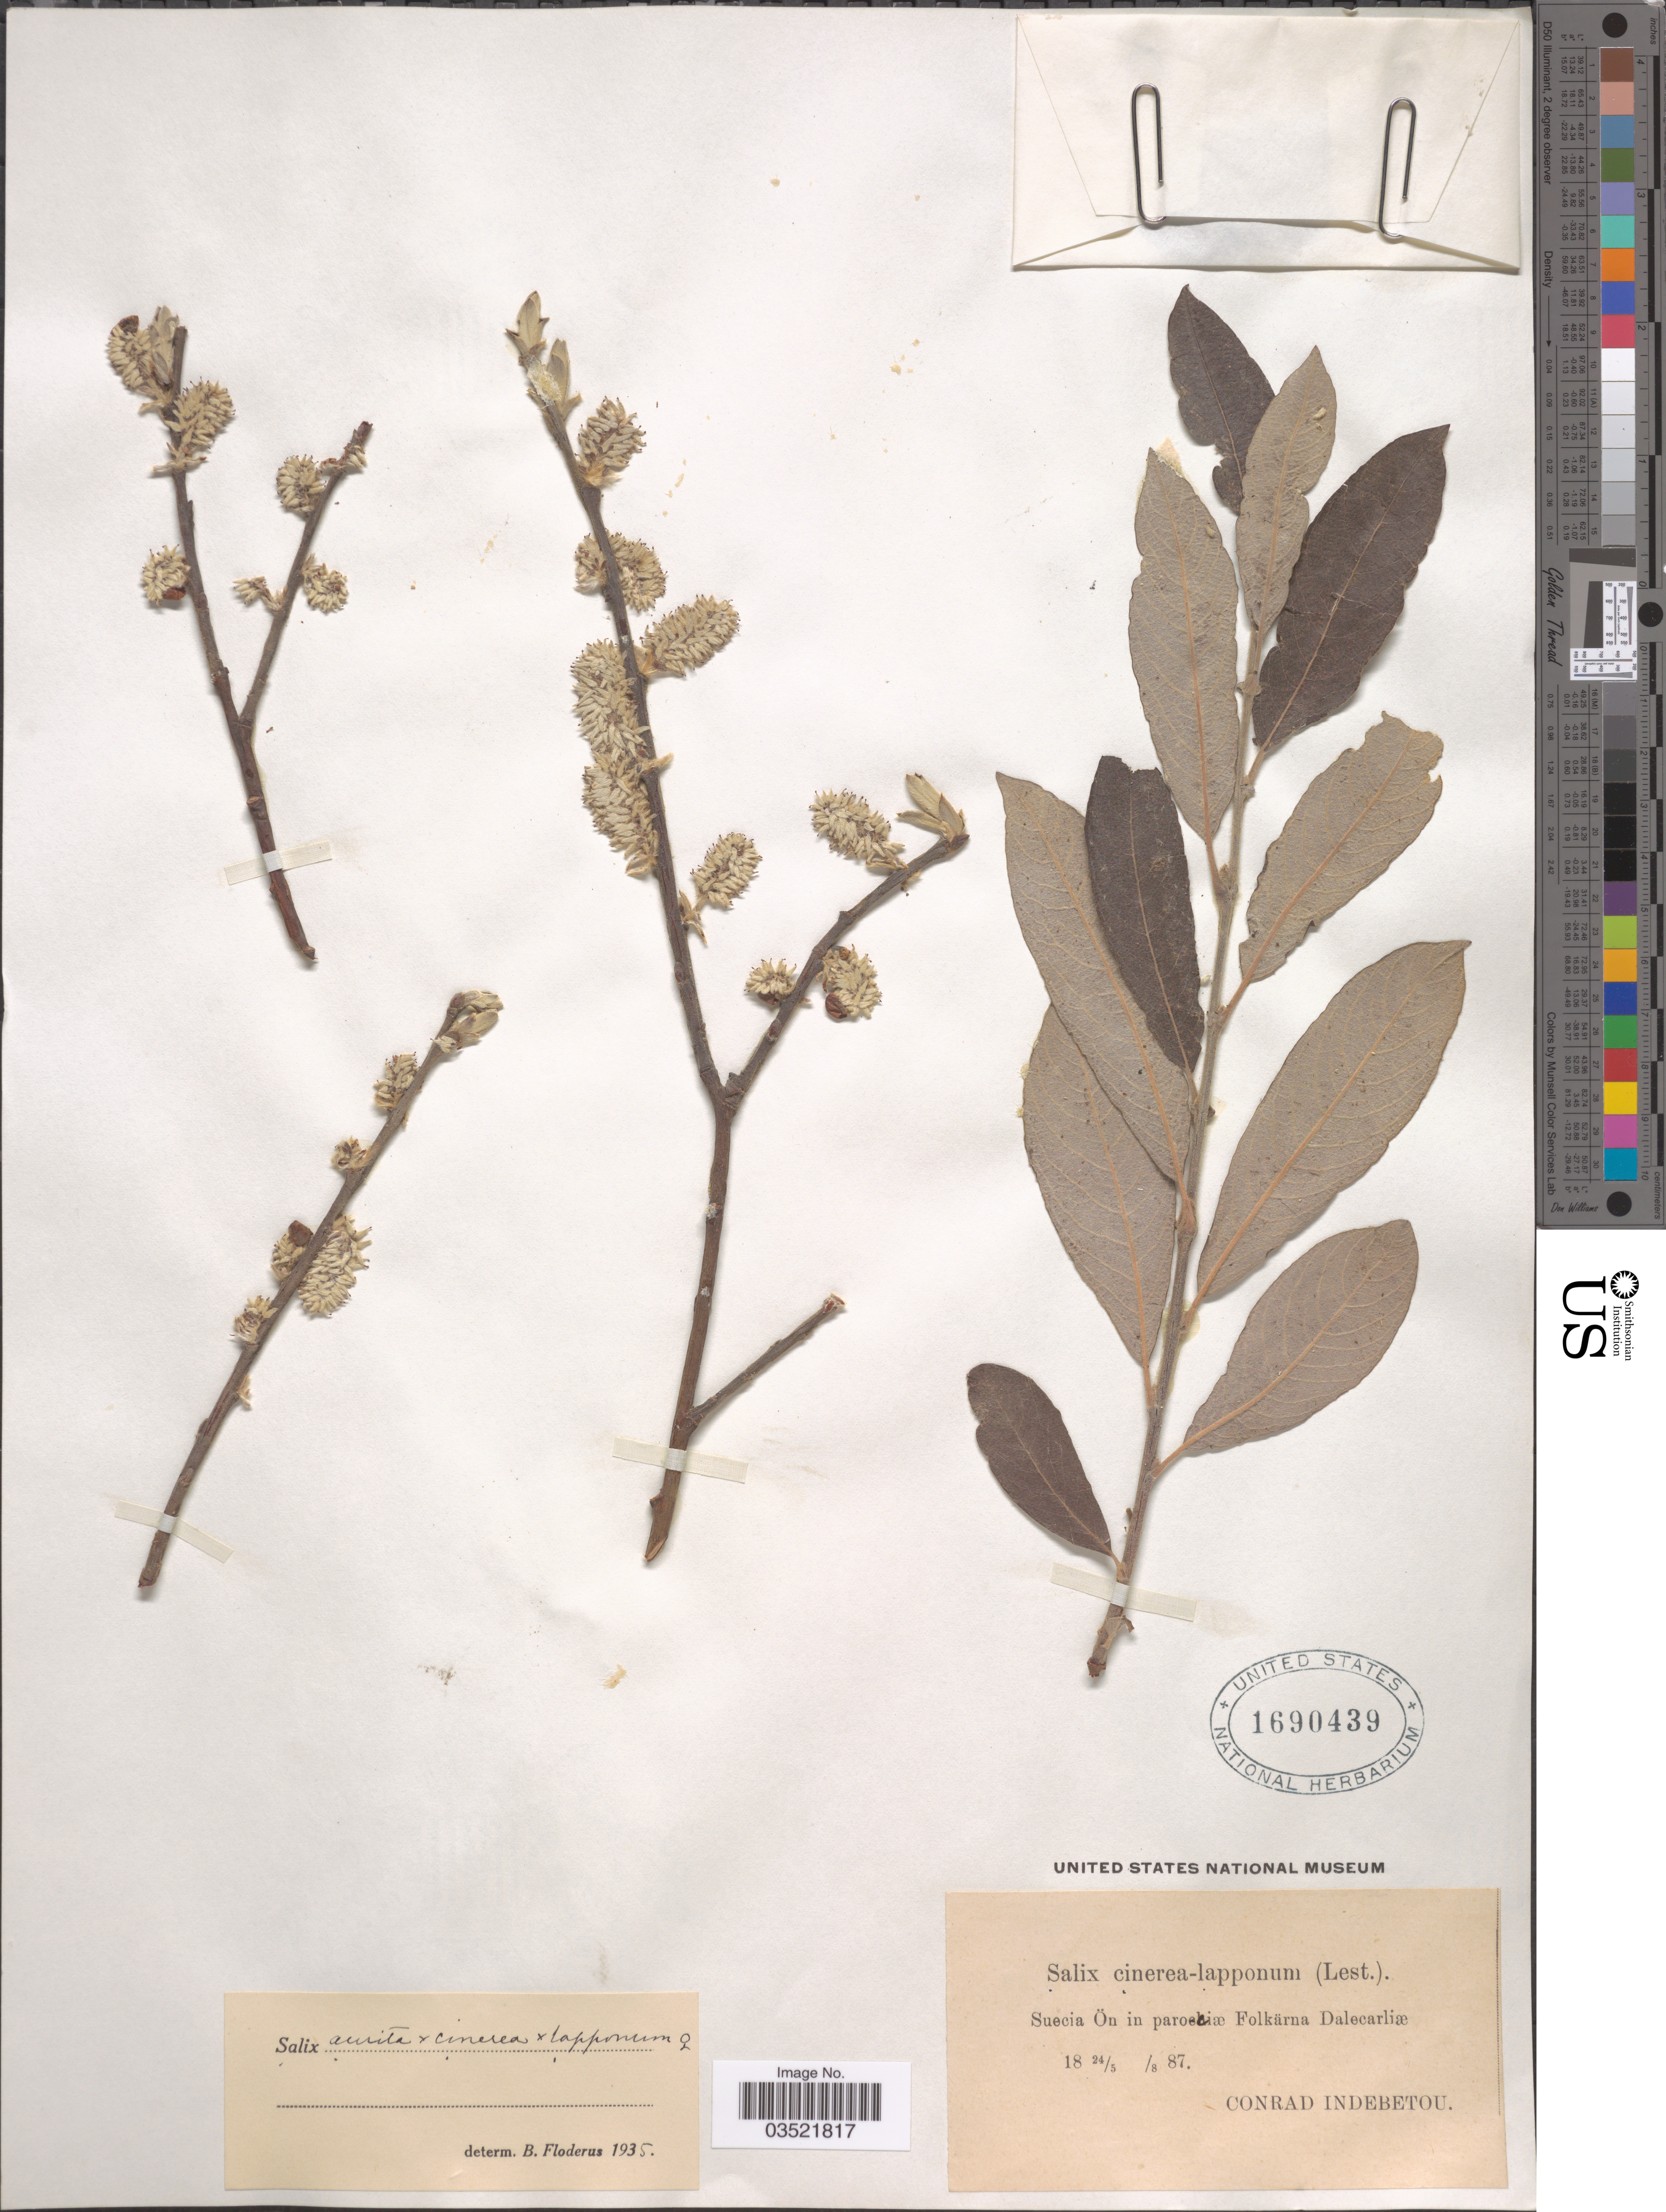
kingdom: Plantae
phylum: Tracheophyta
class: Magnoliopsida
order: Malpighiales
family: Salicaceae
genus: Salix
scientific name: Salix cinerea x S. lapponum L.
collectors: C. Indebetou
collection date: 1887-05-24/1887-08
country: Sweden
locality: Suecia Ön in parociæ Folkärna Dalecarliæ.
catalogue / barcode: US 1690439